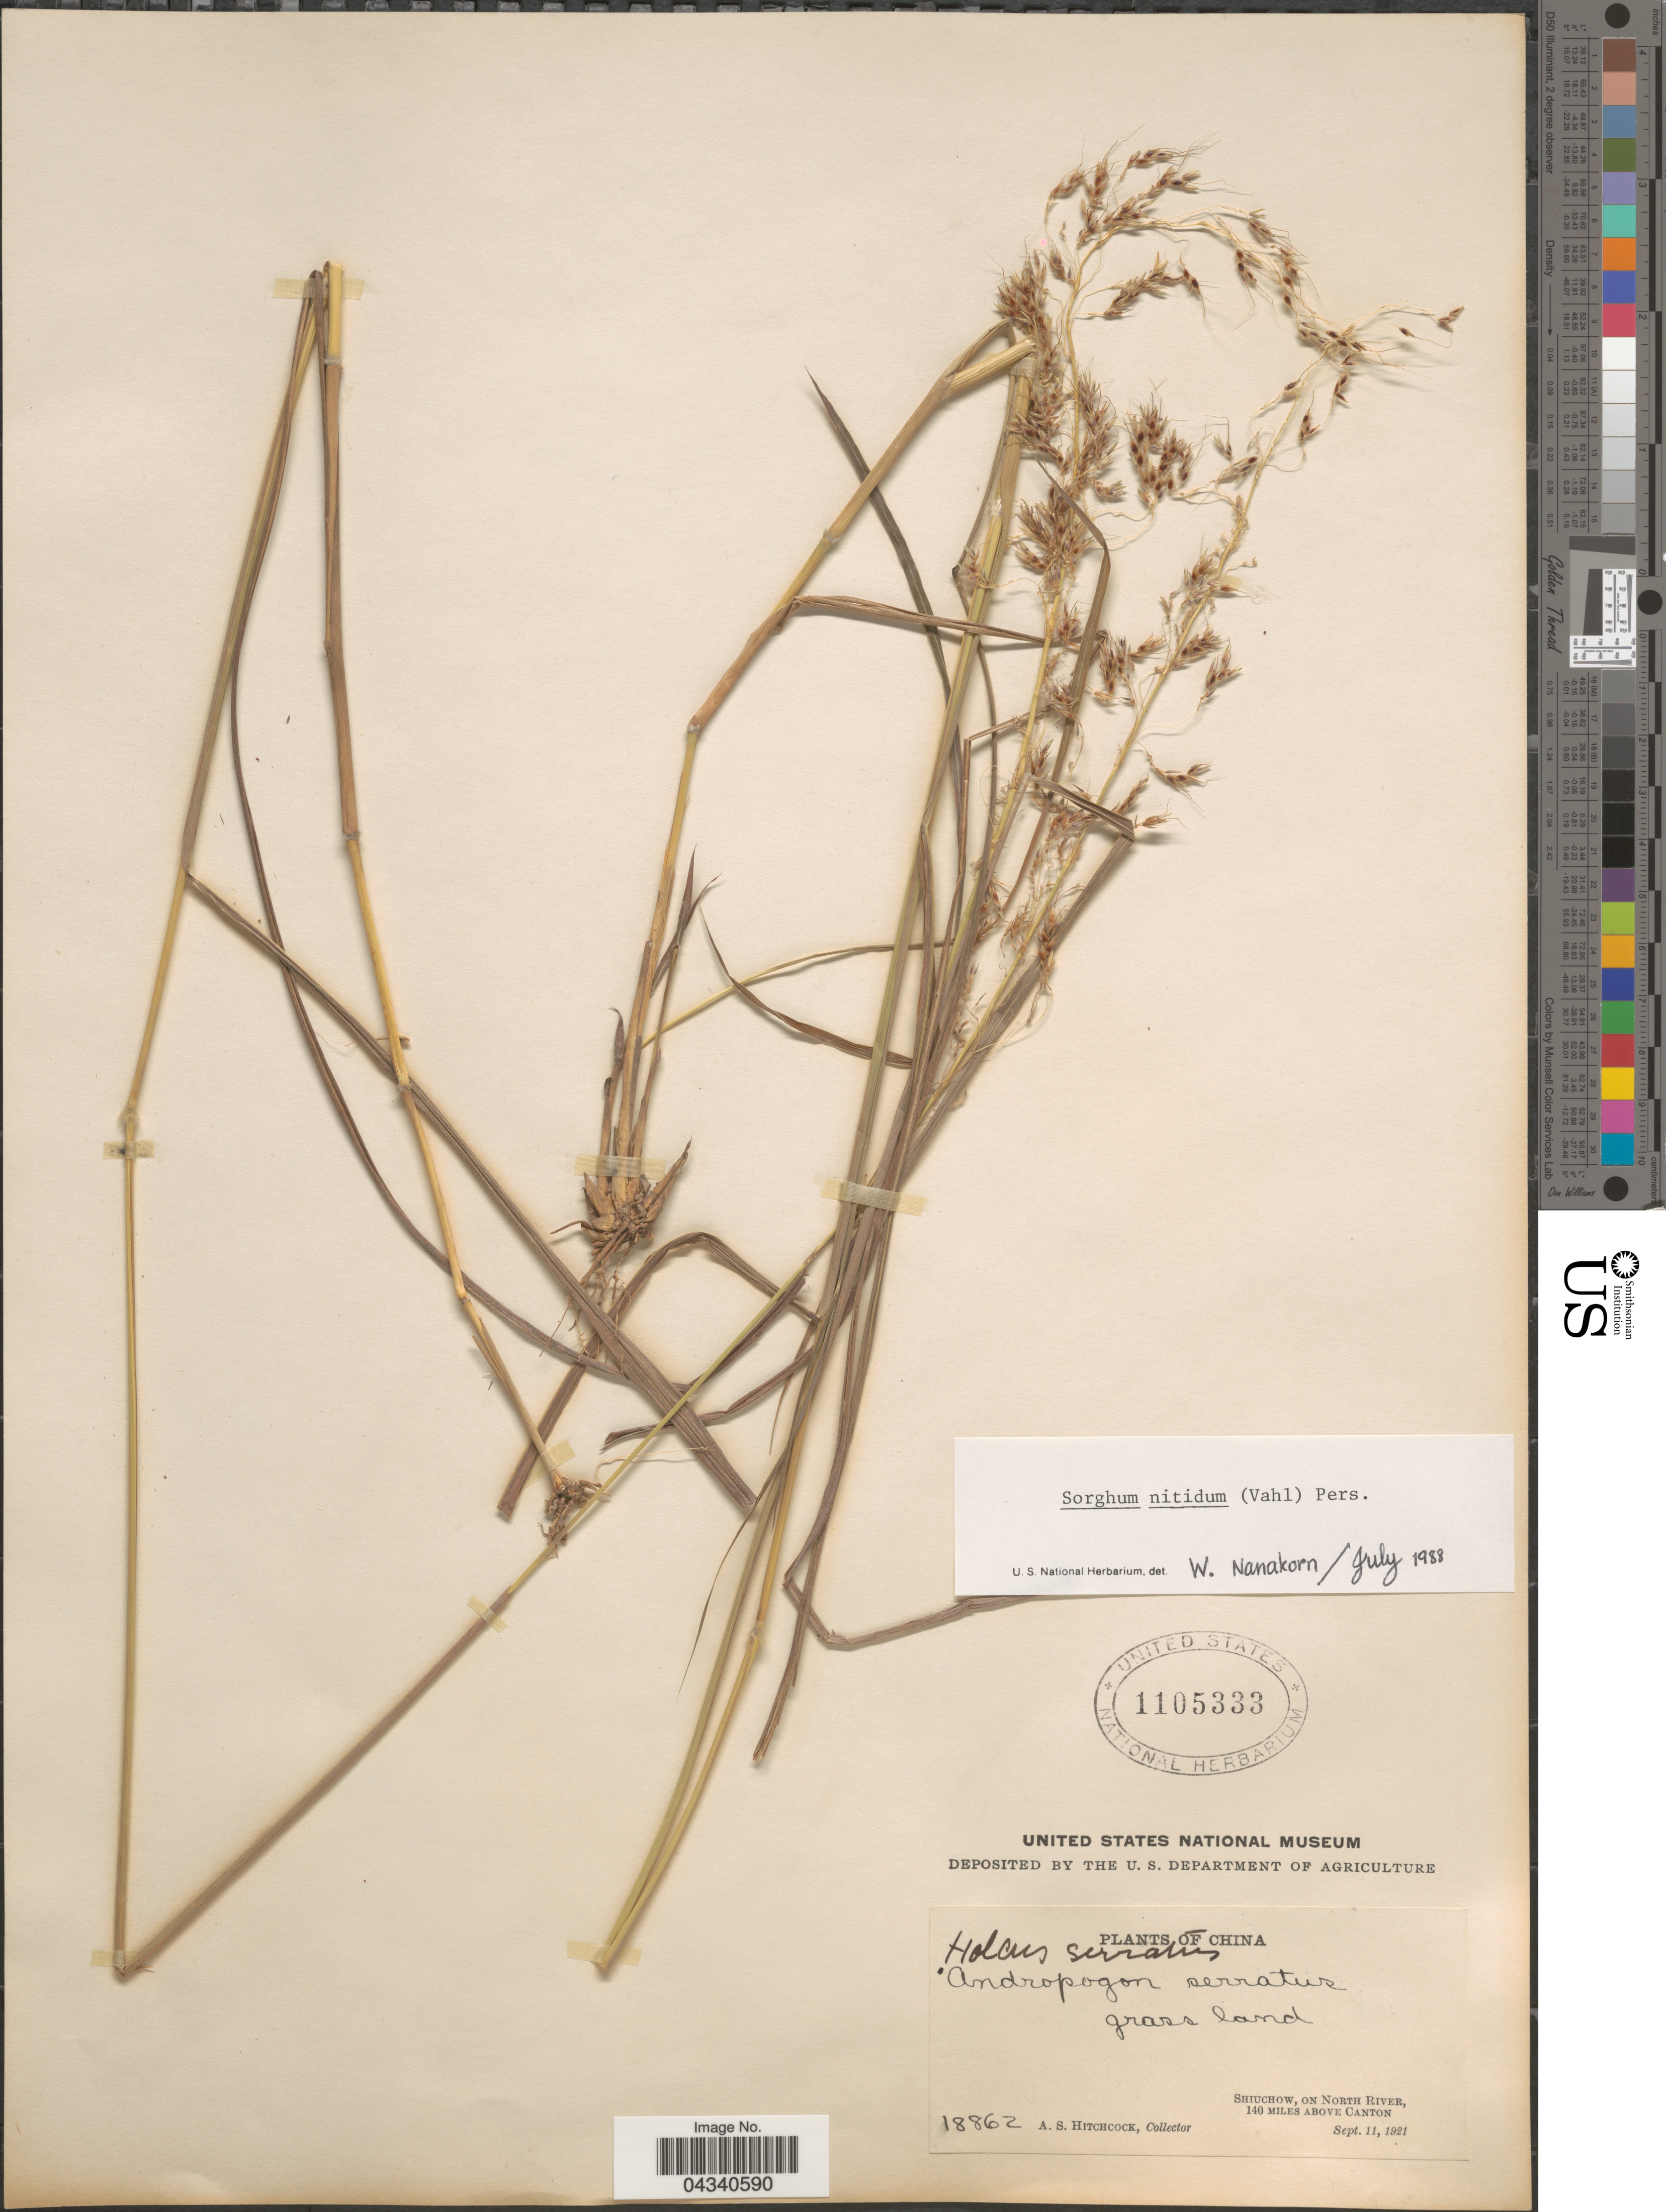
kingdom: Plantae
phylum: Tracheophyta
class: Liliopsida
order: Poales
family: Poaceae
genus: Sorghum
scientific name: Sorghum nitidum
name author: (Vahl) Pers.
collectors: A. S. Hitchcock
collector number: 18862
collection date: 1921-09-11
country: China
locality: Shiuchow, on North River, 140 miles above Canton.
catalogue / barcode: US 1105333